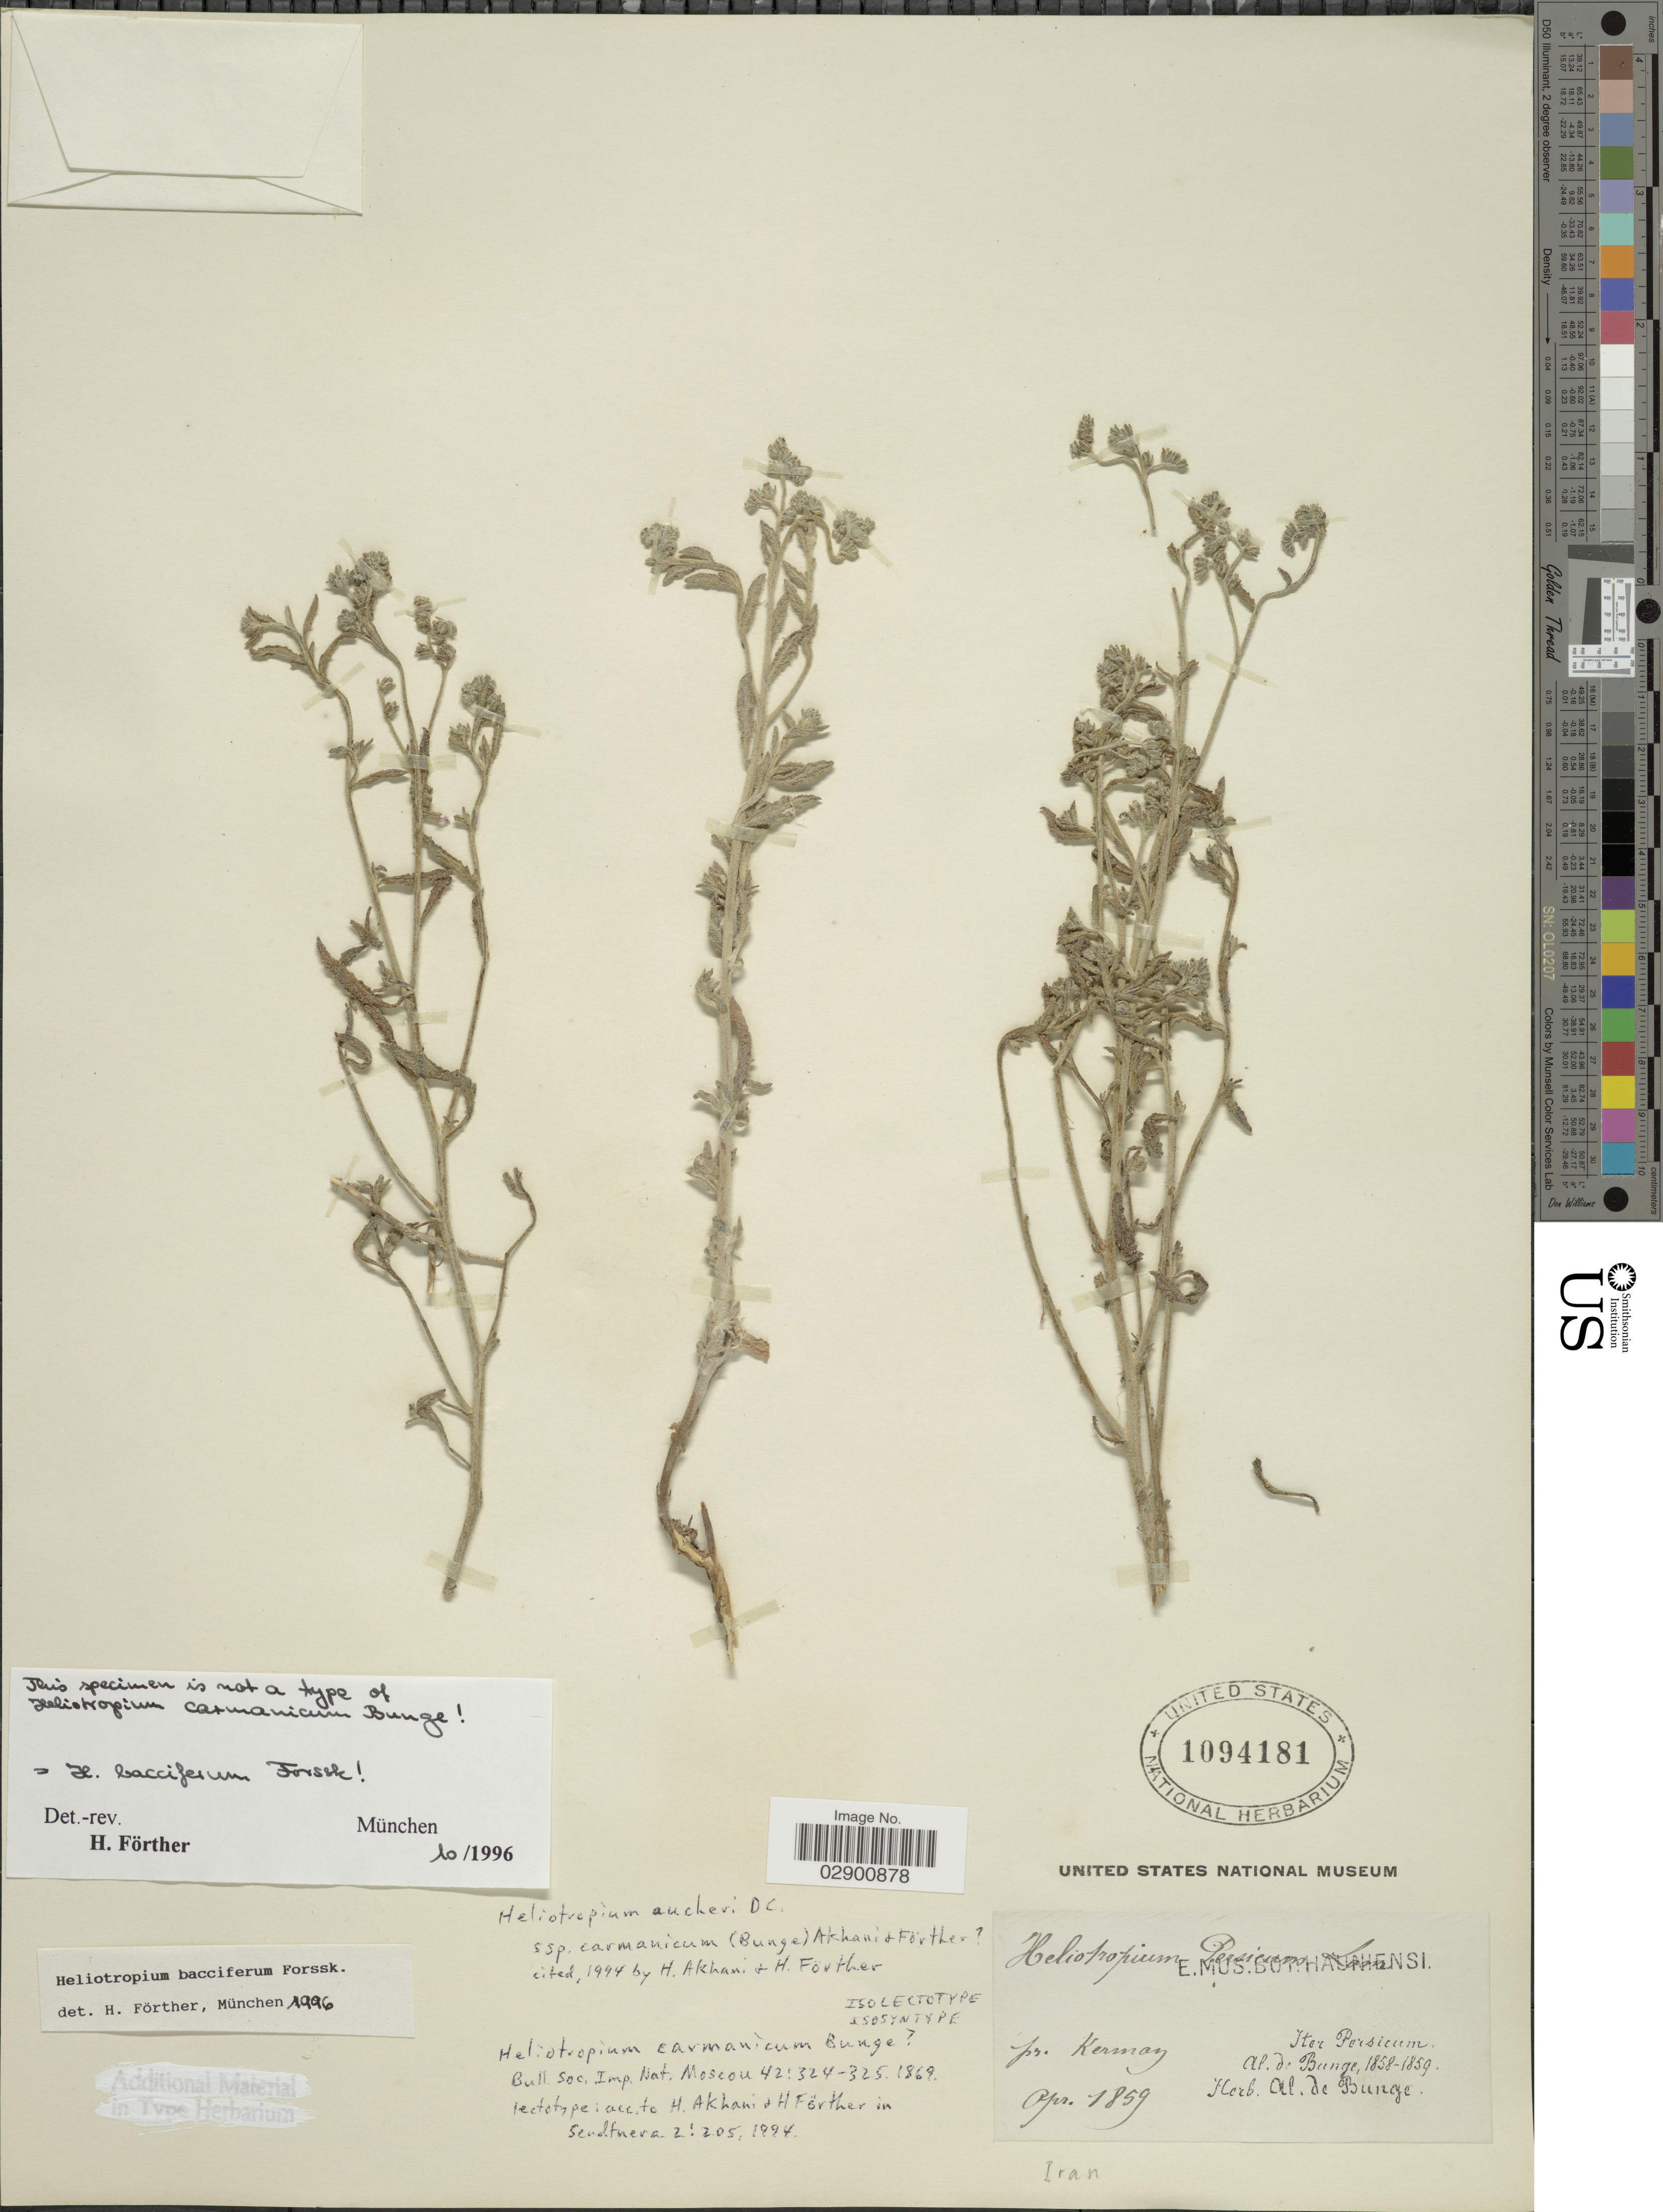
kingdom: Plantae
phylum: Tracheophyta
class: Magnoliopsida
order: Boraginales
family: Heliotropiaceae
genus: Heliotropium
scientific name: Heliotropium bacciferum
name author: Forssk.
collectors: A. de Bunge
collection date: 1859-04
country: Iran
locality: Pr. Kermay. Iter Persicum.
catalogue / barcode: US 1094181